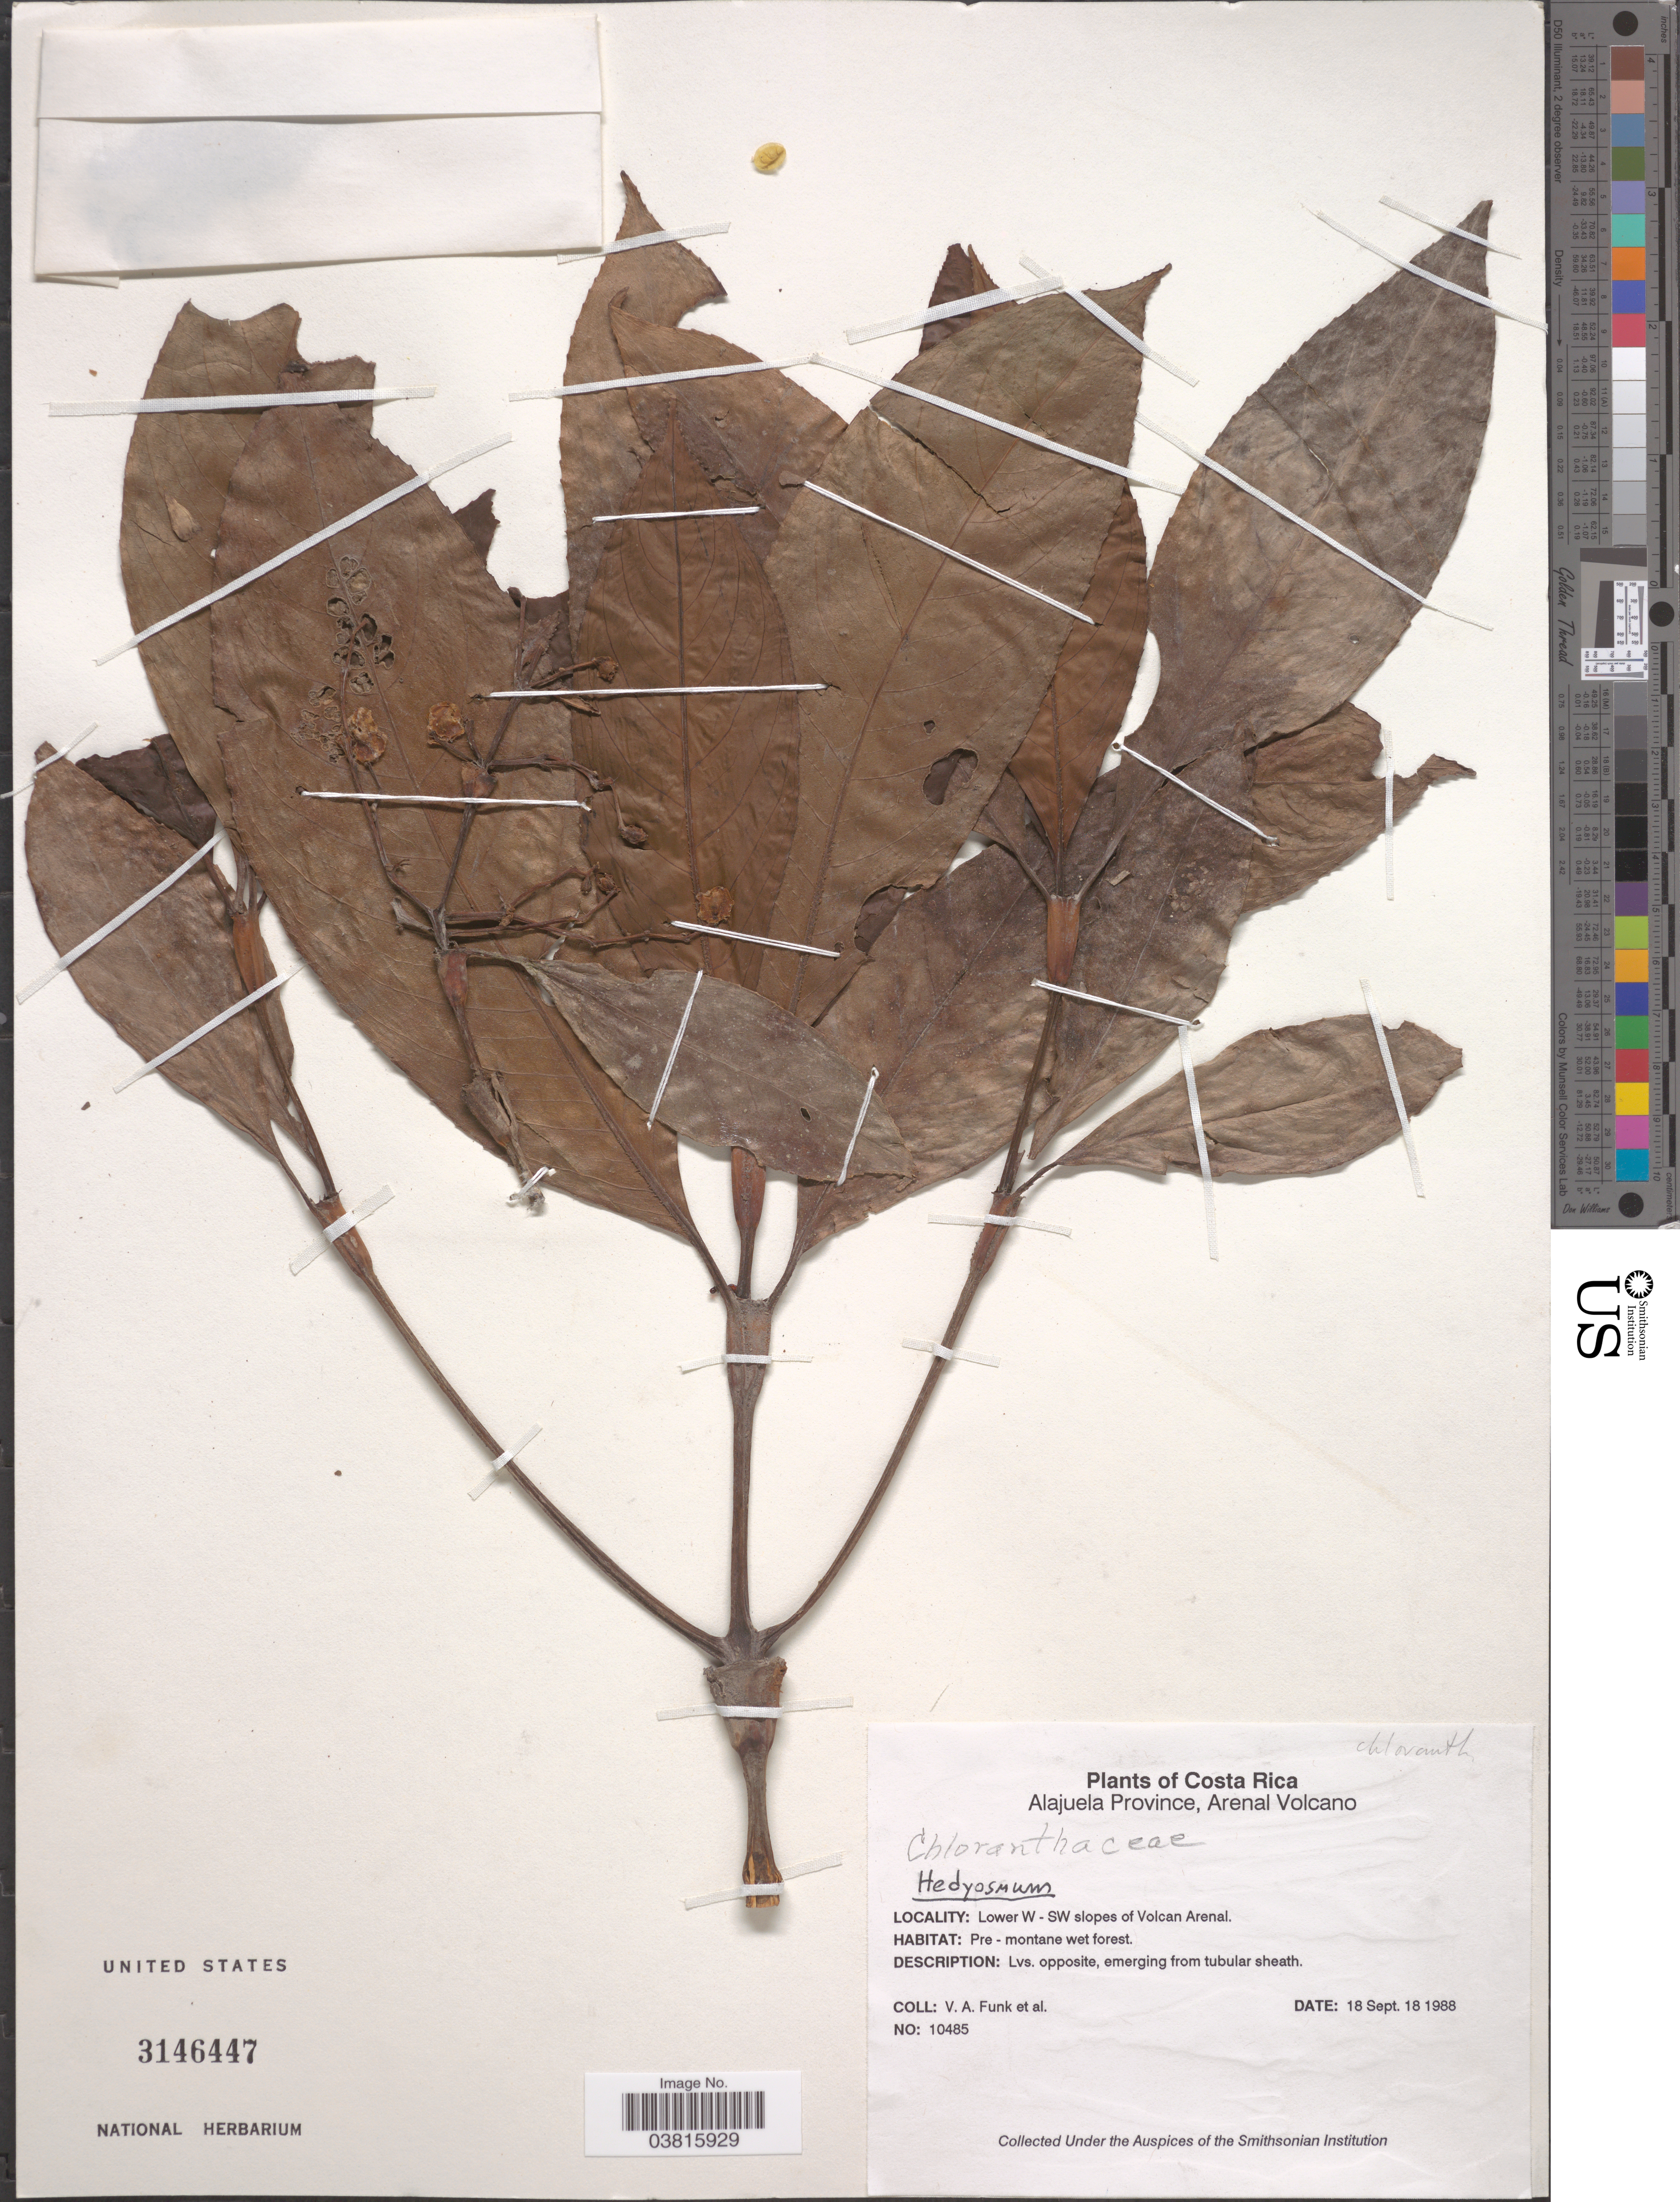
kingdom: Plantae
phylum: Tracheophyta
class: Magnoliopsida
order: Chloranthales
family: Chloranthaceae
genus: Hedyosmum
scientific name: Hedyosmum sp.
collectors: V. Funk & et al.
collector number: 10485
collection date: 1988-09-18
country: Costa Rica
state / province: Alajuela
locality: Arenal Volcano. Lower W - SW slopes of Volcan Arenal.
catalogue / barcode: US 3146447